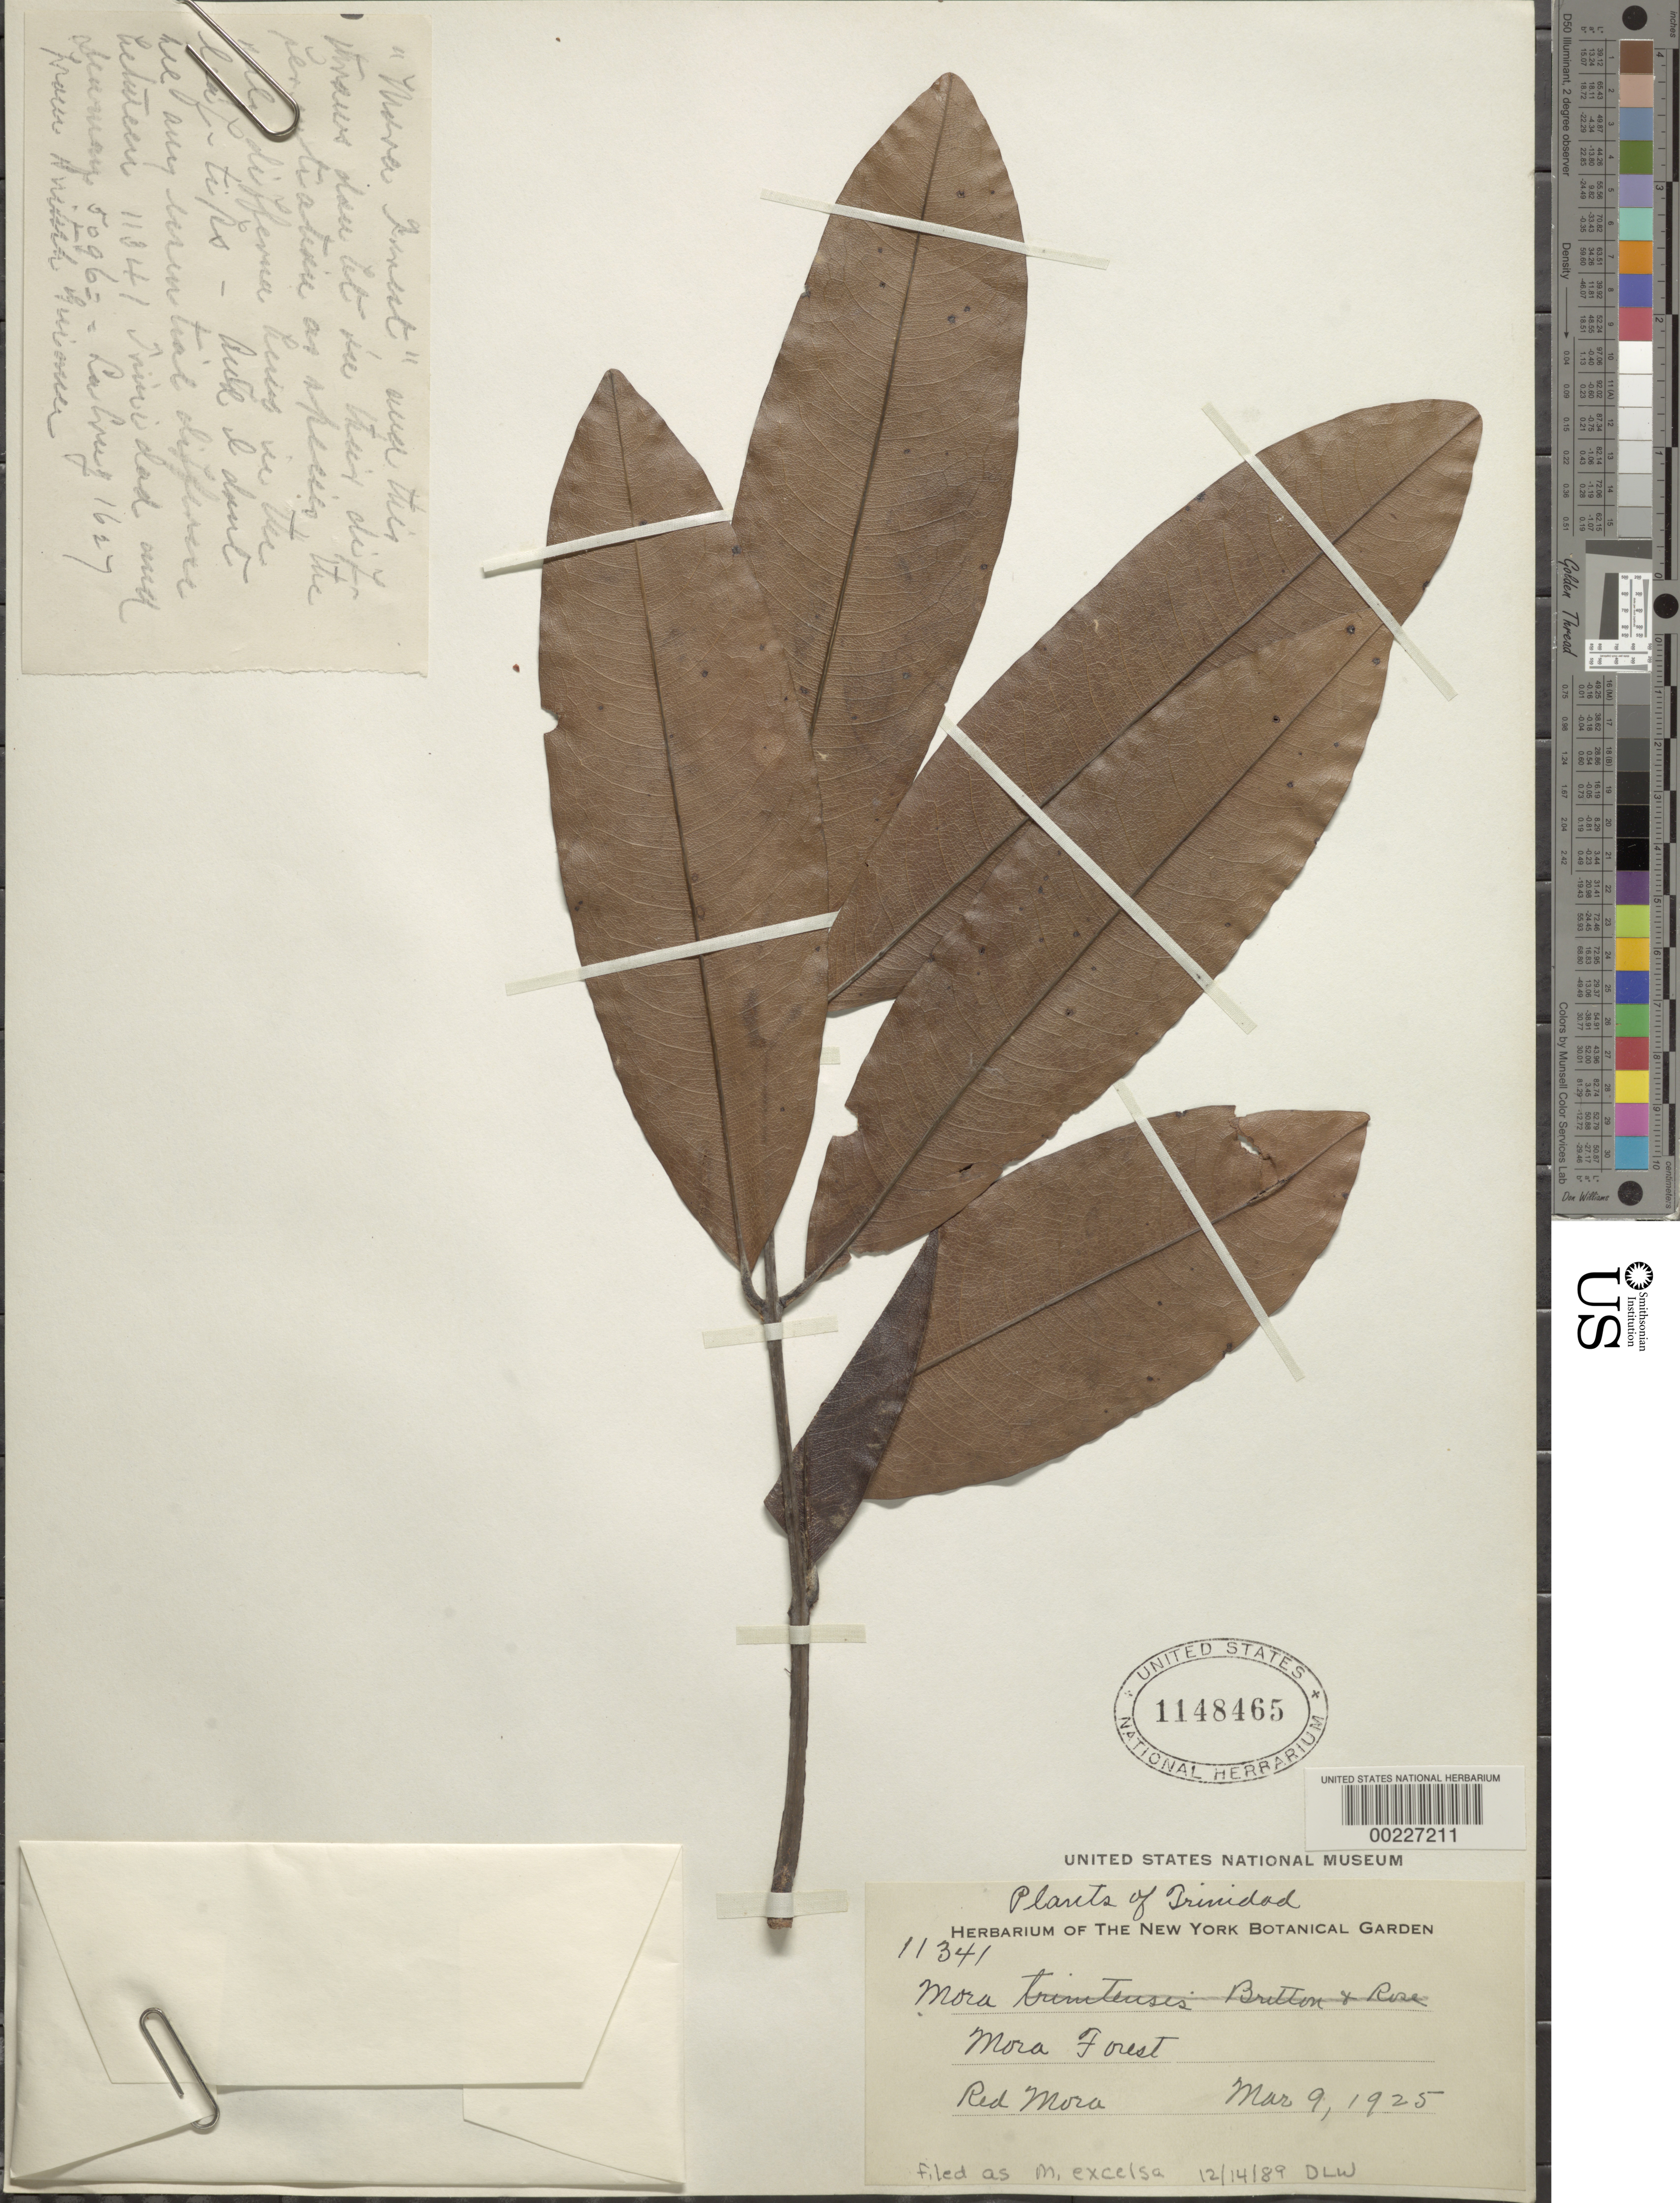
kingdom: Plantae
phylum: Tracheophyta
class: Magnoliopsida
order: Fabales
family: Fabaceae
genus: Mora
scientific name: Mora excelsa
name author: Benth.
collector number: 11341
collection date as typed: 09 Mar 1925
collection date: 1925-03-09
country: Trinidad and Tobago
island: Trinidad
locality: Mora forest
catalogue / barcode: US 1148465